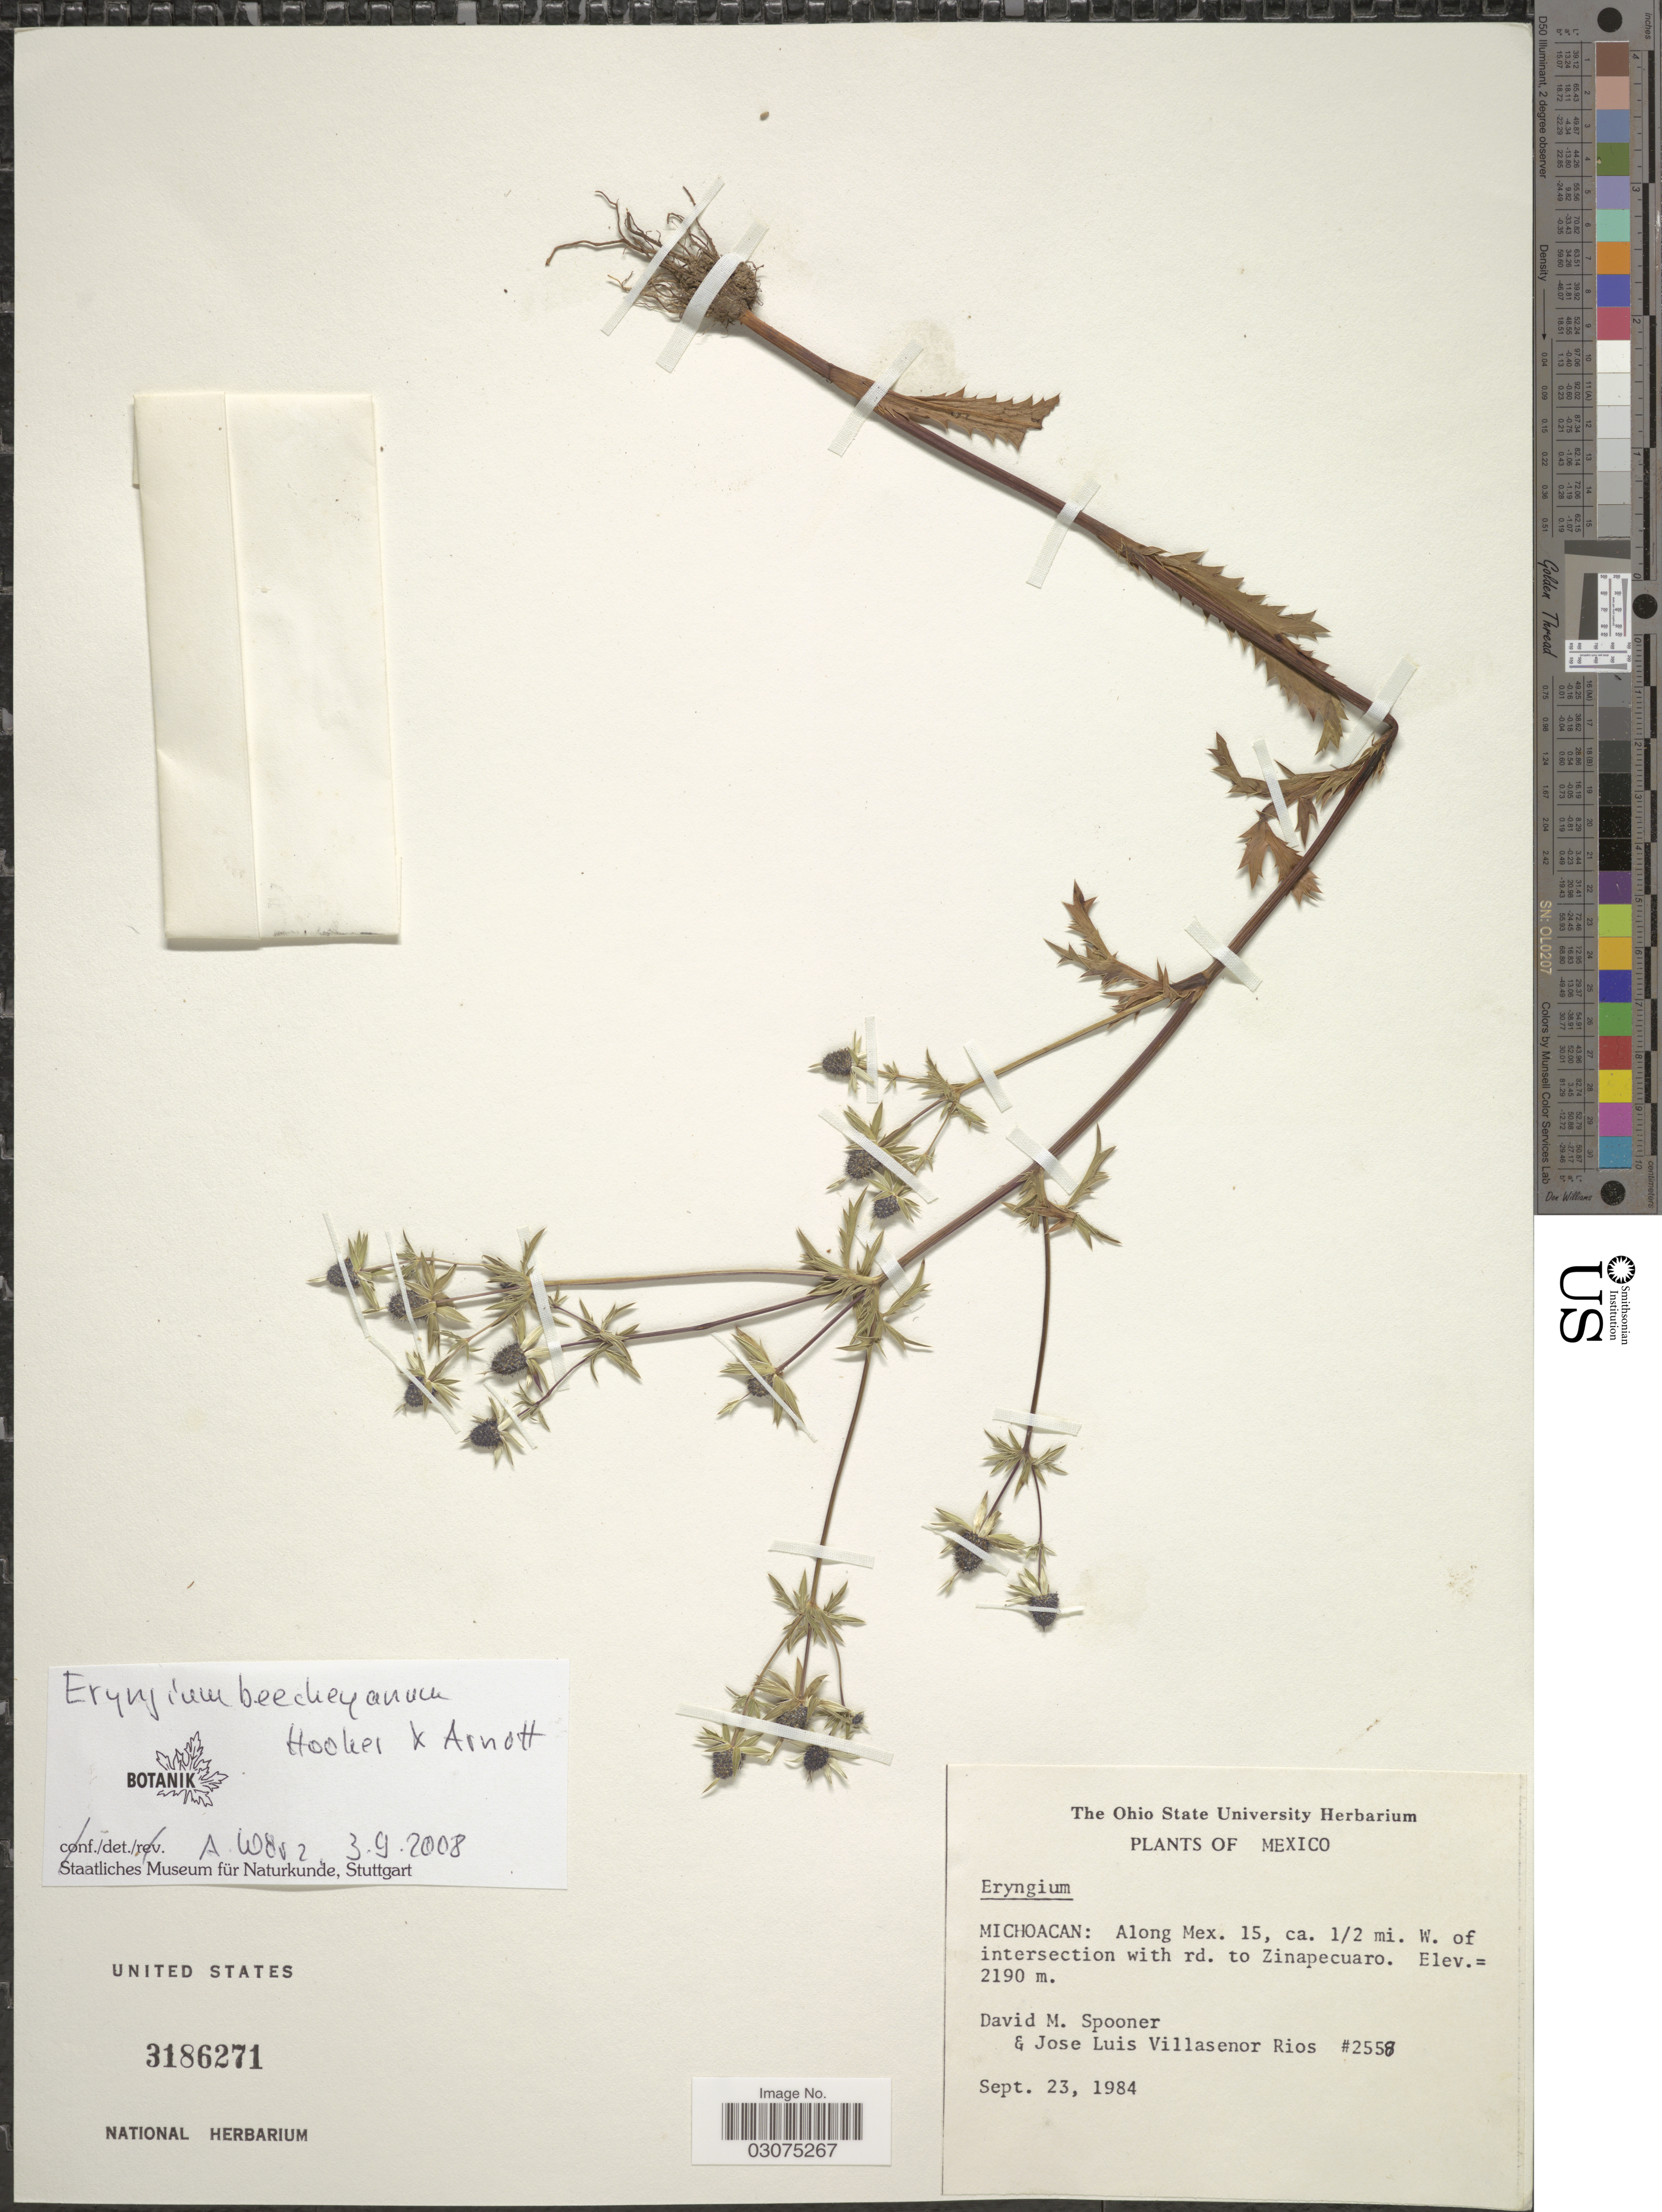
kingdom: Plantae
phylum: Tracheophyta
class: Magnoliopsida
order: Apiales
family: Apiaceae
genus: Eryngium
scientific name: Eryngium beecheyanum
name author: Hook. f. & Arn.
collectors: D. Spooner & J. L. Villasenor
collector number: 2558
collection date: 1984-09-23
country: Mexico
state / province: Michoacán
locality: Along Mex. 15, ca. ½ mi. W. of intersection with rd. to Zinapecuaro.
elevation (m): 2190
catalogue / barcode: US 3186271